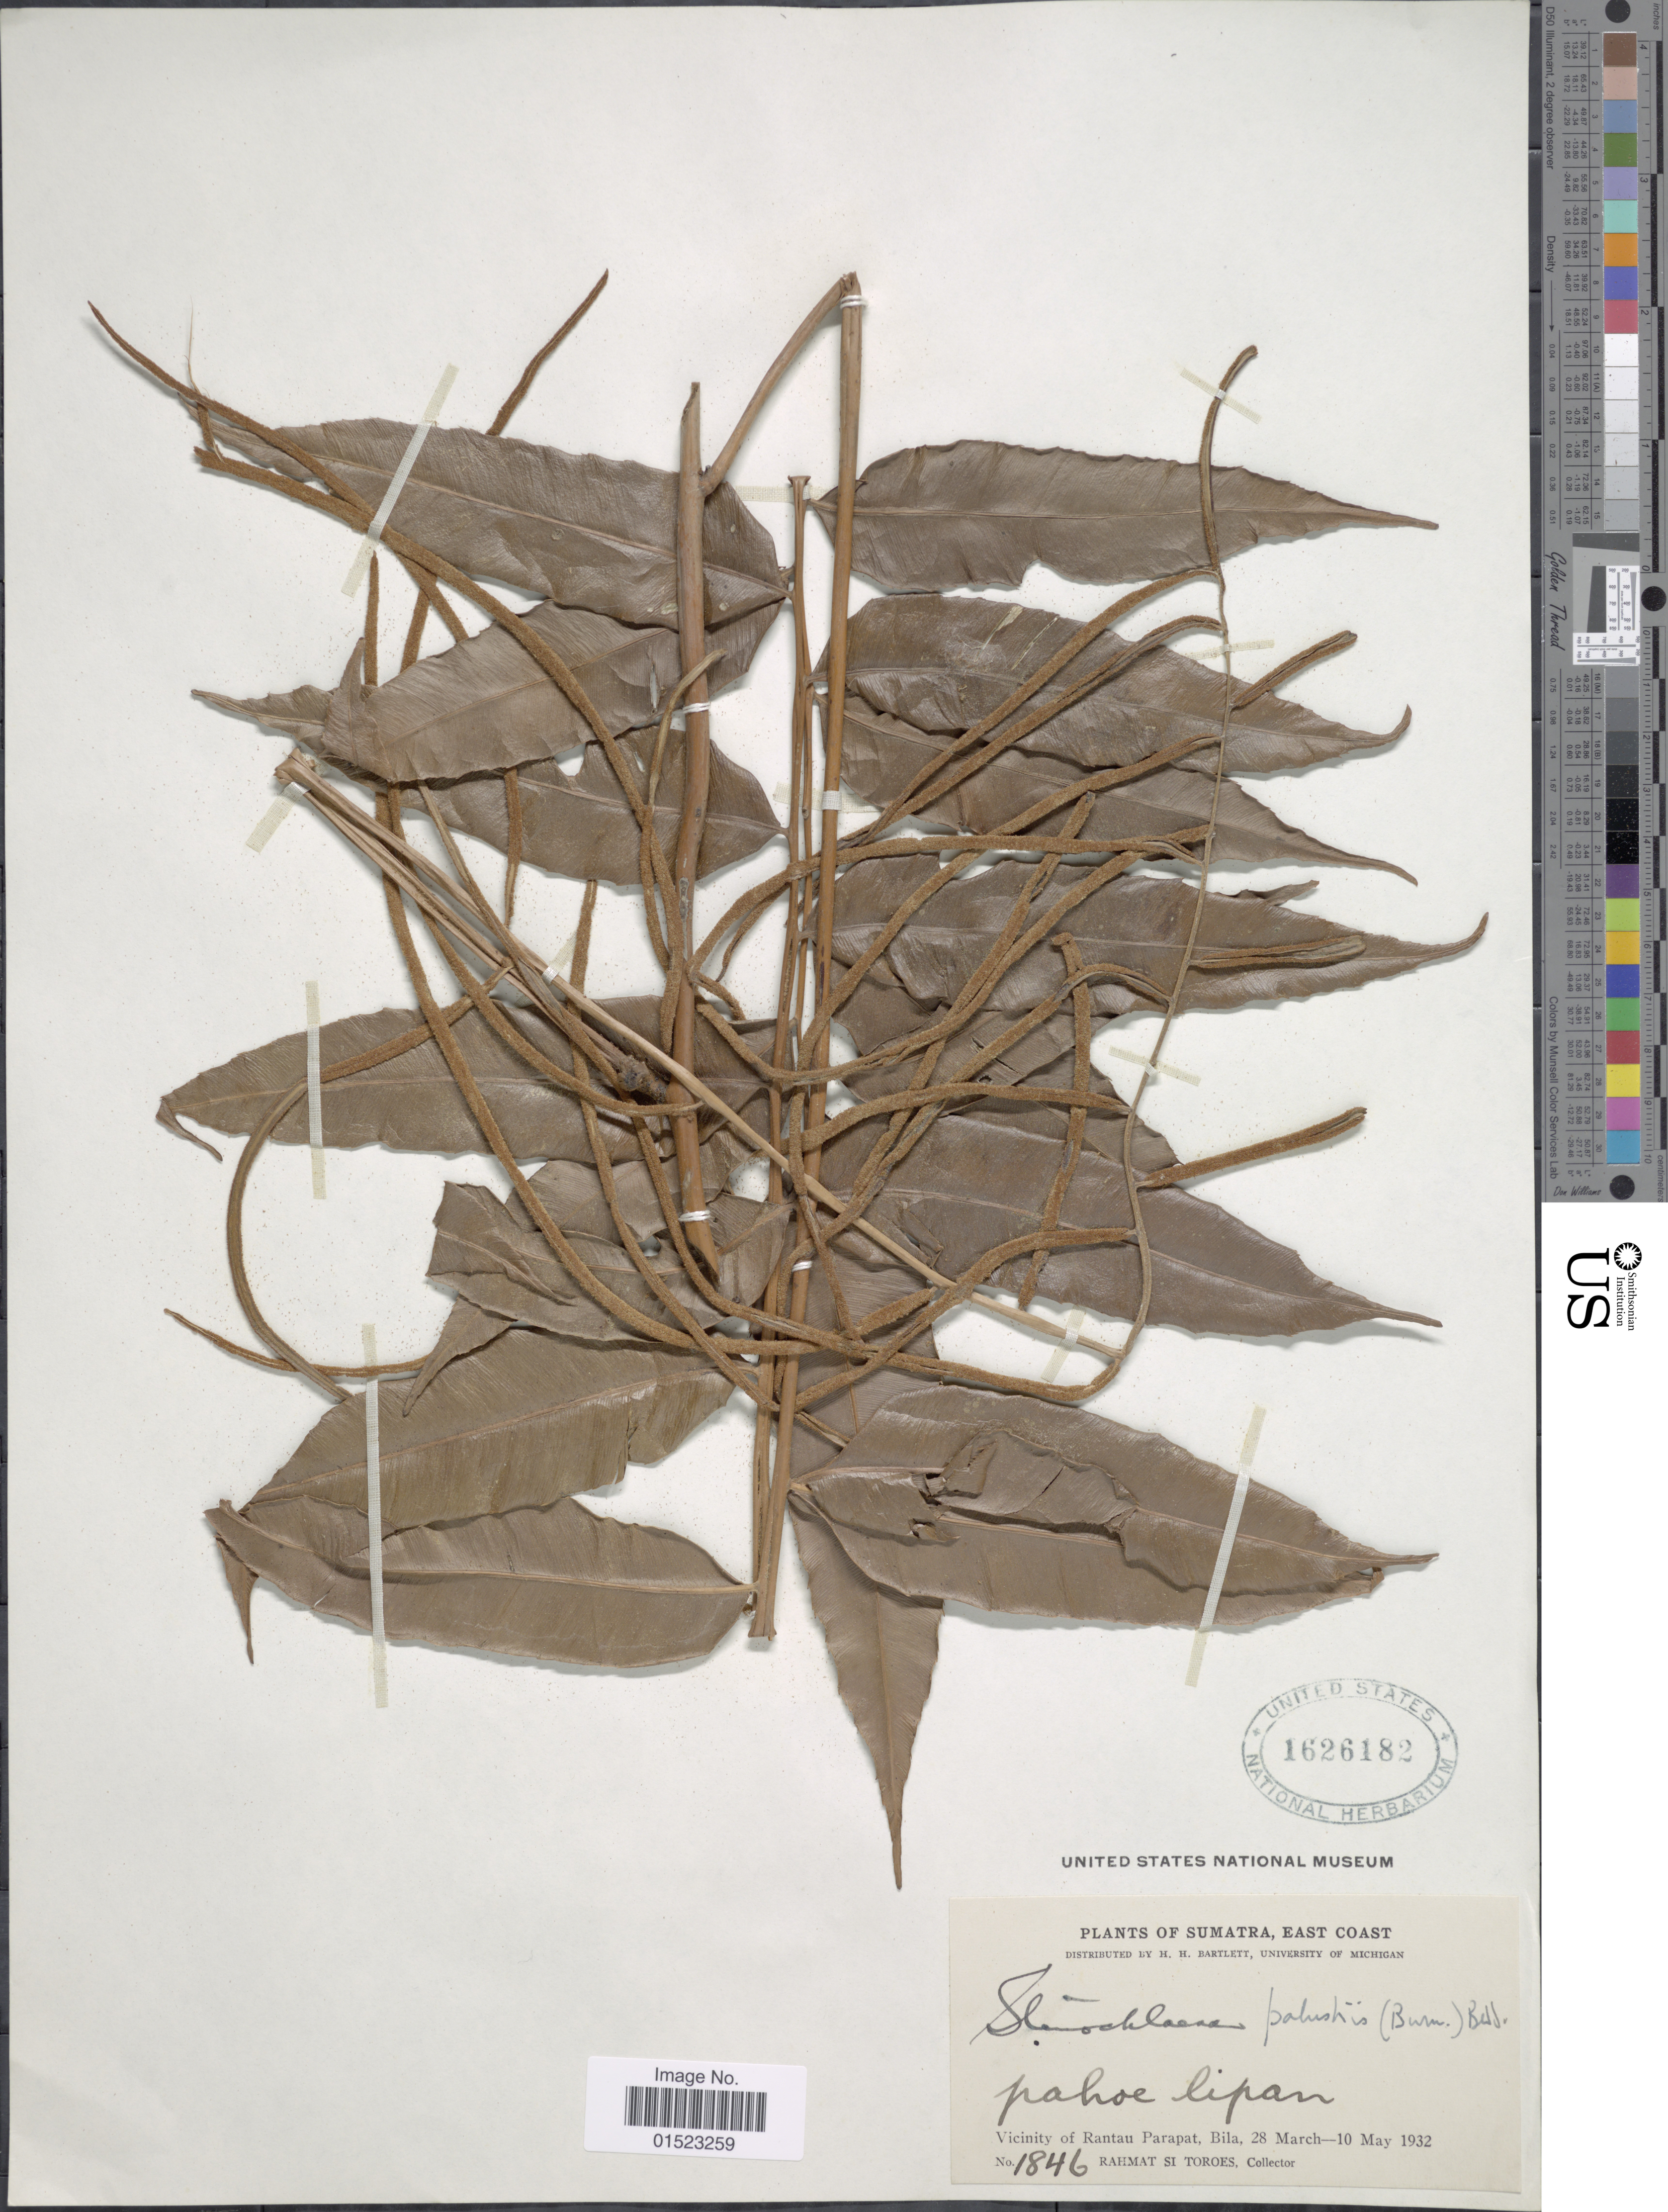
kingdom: Plantae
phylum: Tracheophyta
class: Polypodiopsida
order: Polypodiales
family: Blechnaceae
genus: Stenochlaena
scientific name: Stenochlaena palustris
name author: (Burm. f.) Bedd.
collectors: Rahmat Si Boeea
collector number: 1846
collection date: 1932-03-28/1932-05-10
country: Indonesia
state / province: Sumatra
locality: Sumatra, East Coast, Vicinity of Rantau Parapat, Bila, pahoe lipan [interpreted]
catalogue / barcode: US 1626182